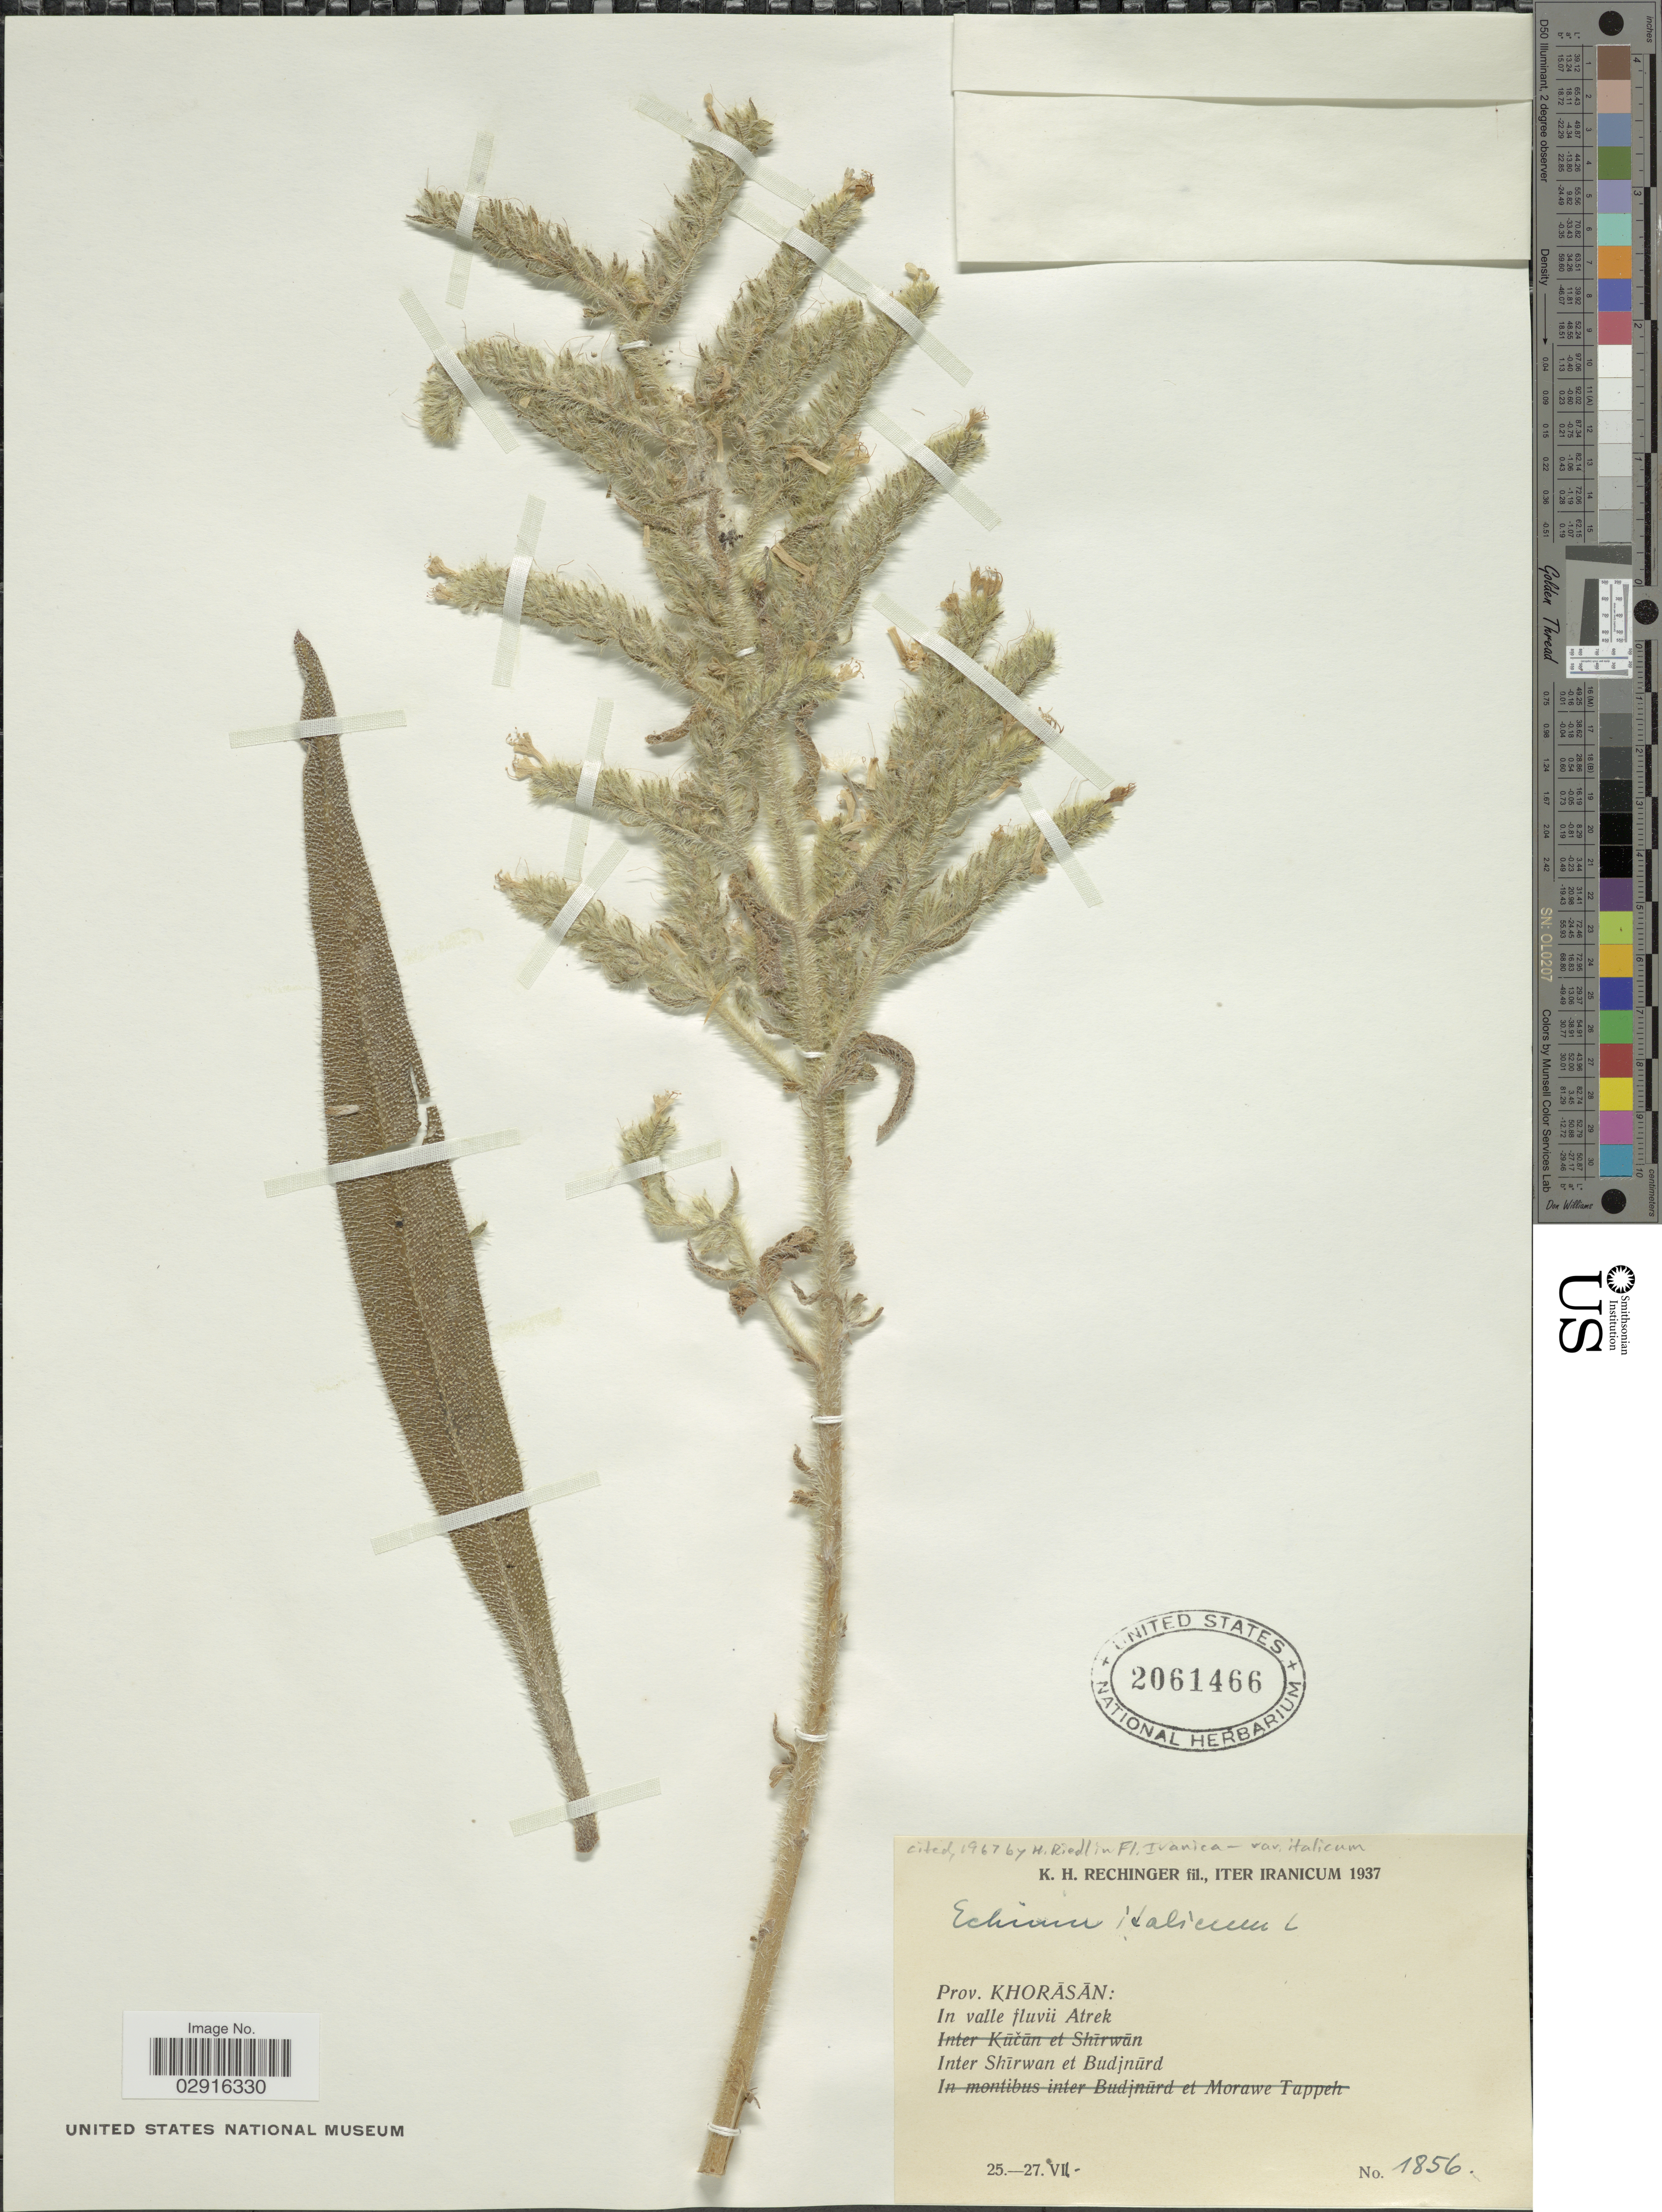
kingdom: Plantae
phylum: Tracheophyta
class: Magnoliopsida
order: Boraginales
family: Boraginaceae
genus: Echium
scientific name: Echium italicum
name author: L.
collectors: K. H. Rechinger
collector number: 1856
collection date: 1937-07-25/1937-07-27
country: Iran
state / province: Khorasan [obsolete]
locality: Prov. Khorasan: In valle fluvii Atrek. Inter Shirwan et Budjnurd.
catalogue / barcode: US 2061466